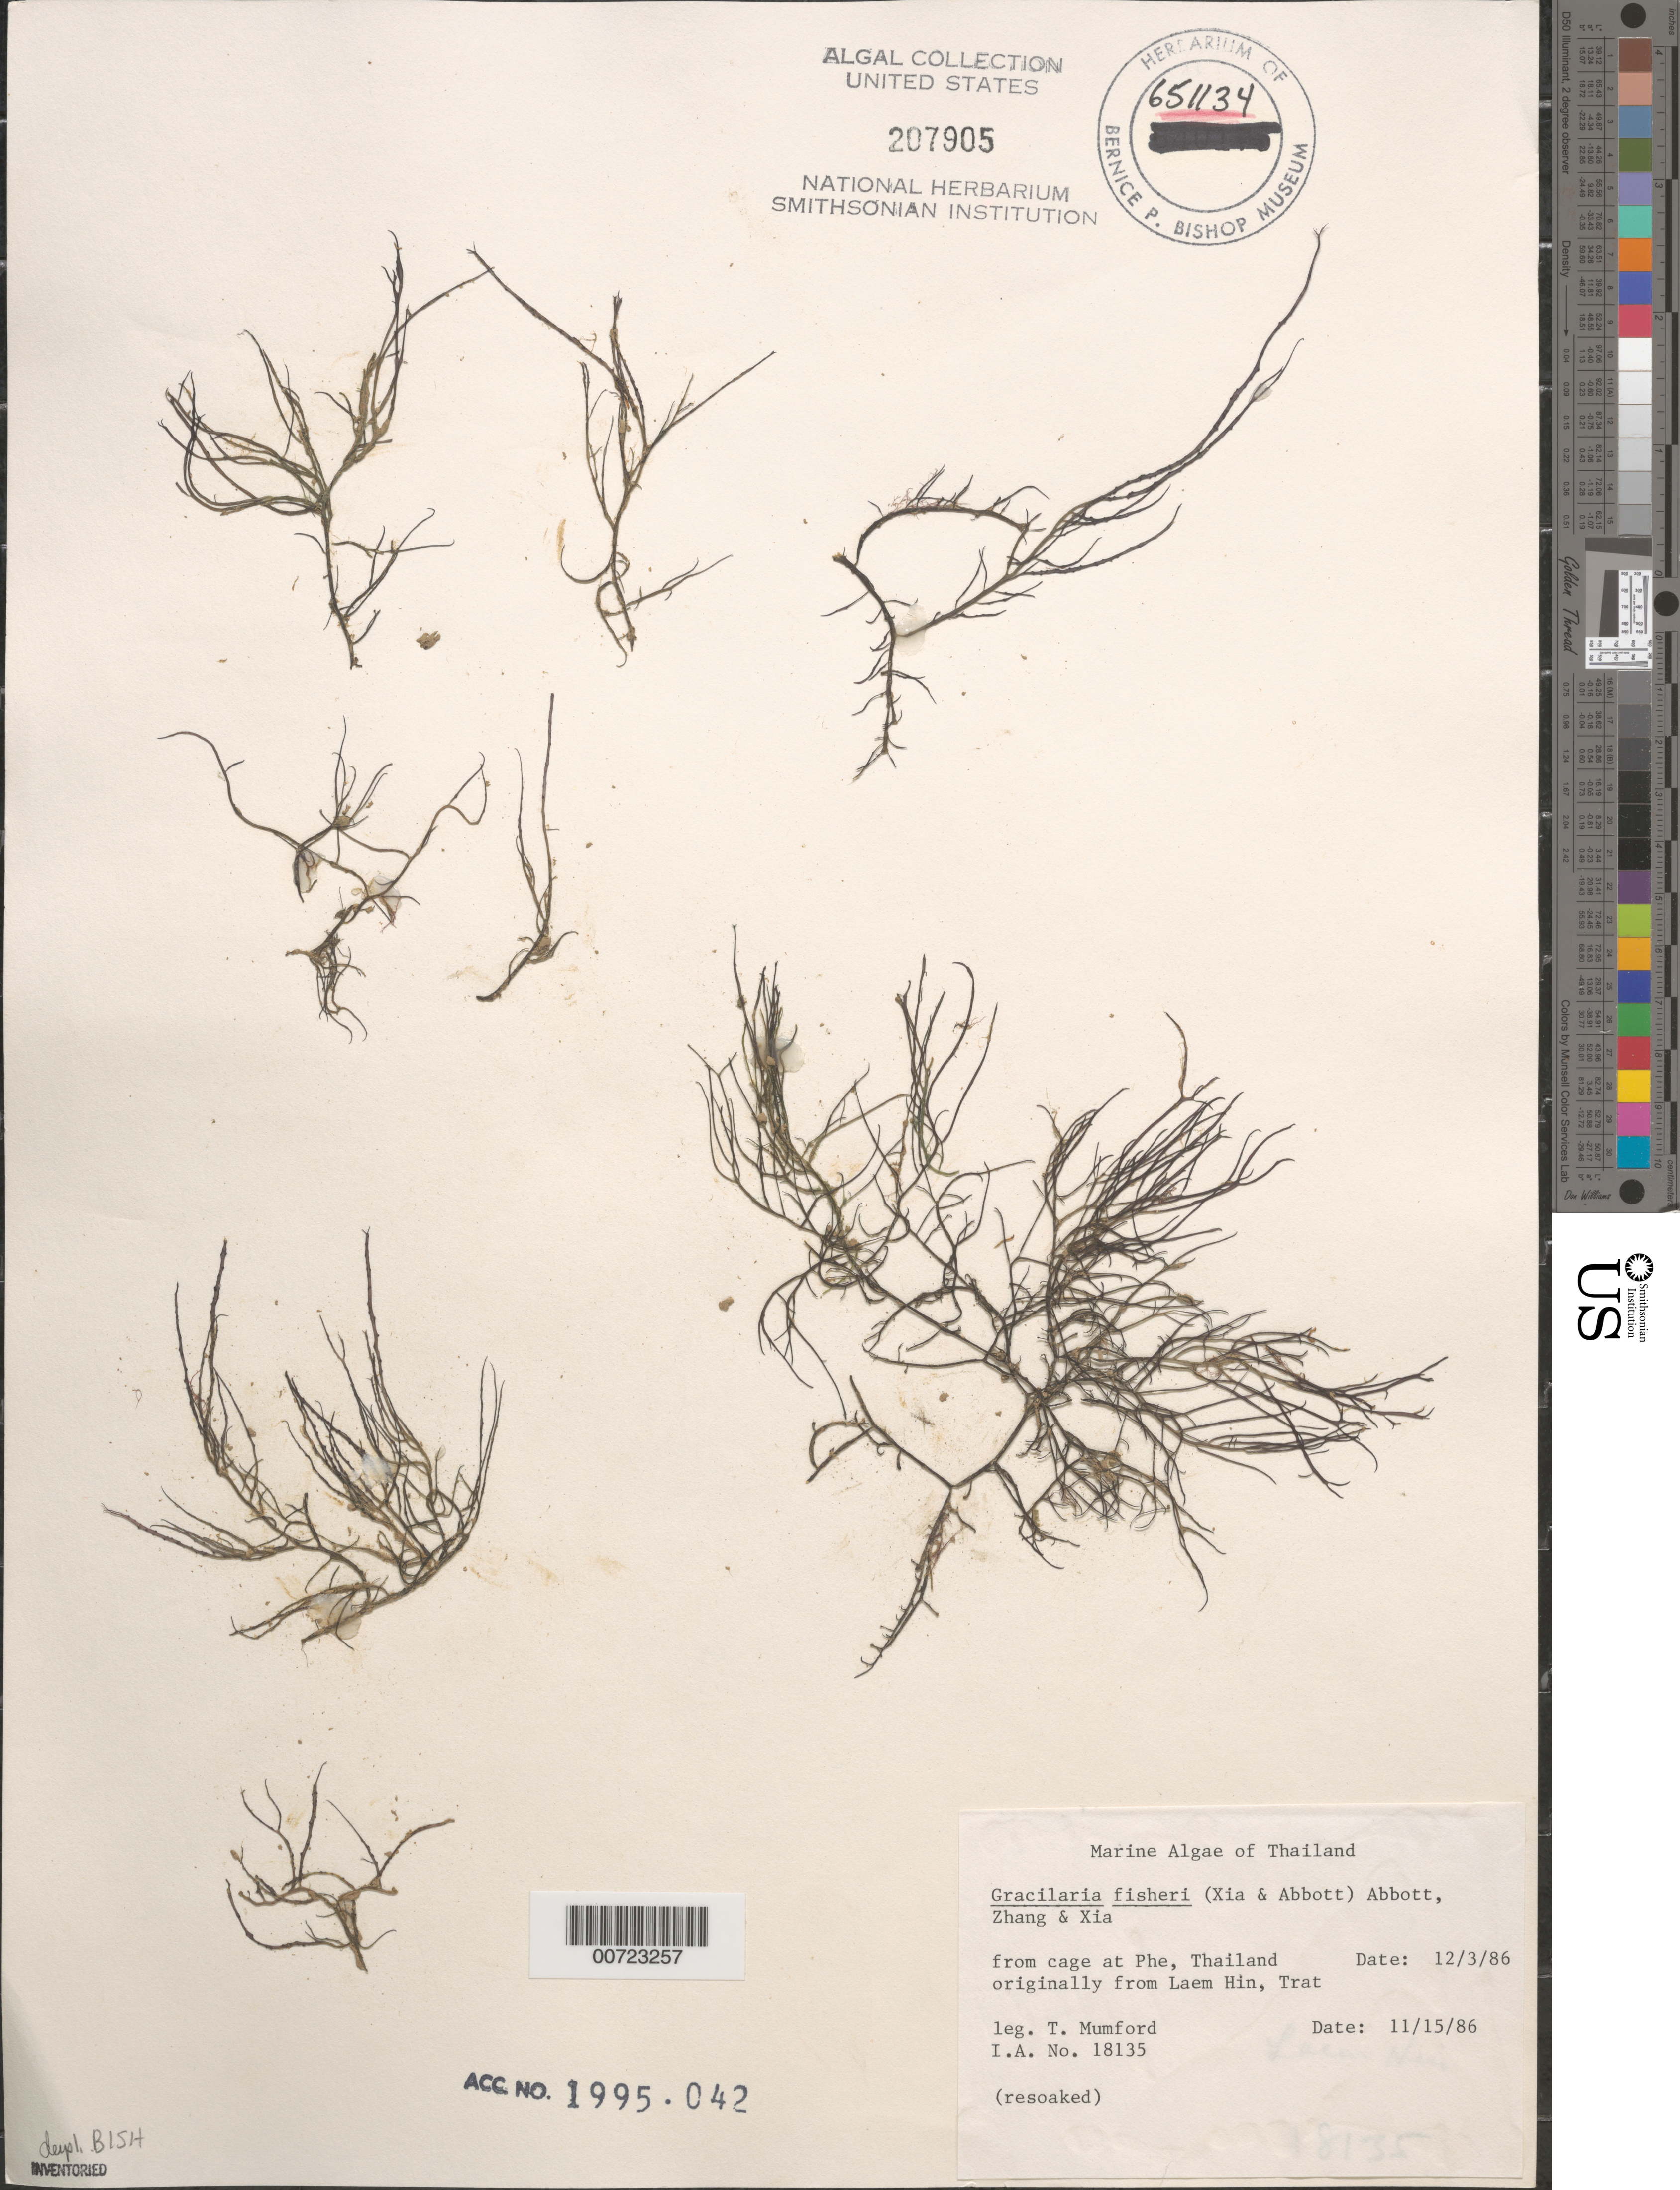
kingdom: Plantae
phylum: Rhodophyta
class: Florideophyceae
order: Gracilariales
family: Gracilariaceae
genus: Gracilaria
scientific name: Gracilaria fisheri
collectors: T. Mumford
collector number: IAA 18135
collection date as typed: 03 Dec 1986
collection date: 1986-12-03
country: Thailand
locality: Phe; originally from Laem Hin, Trat Province, 15 November 1986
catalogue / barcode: US 207905